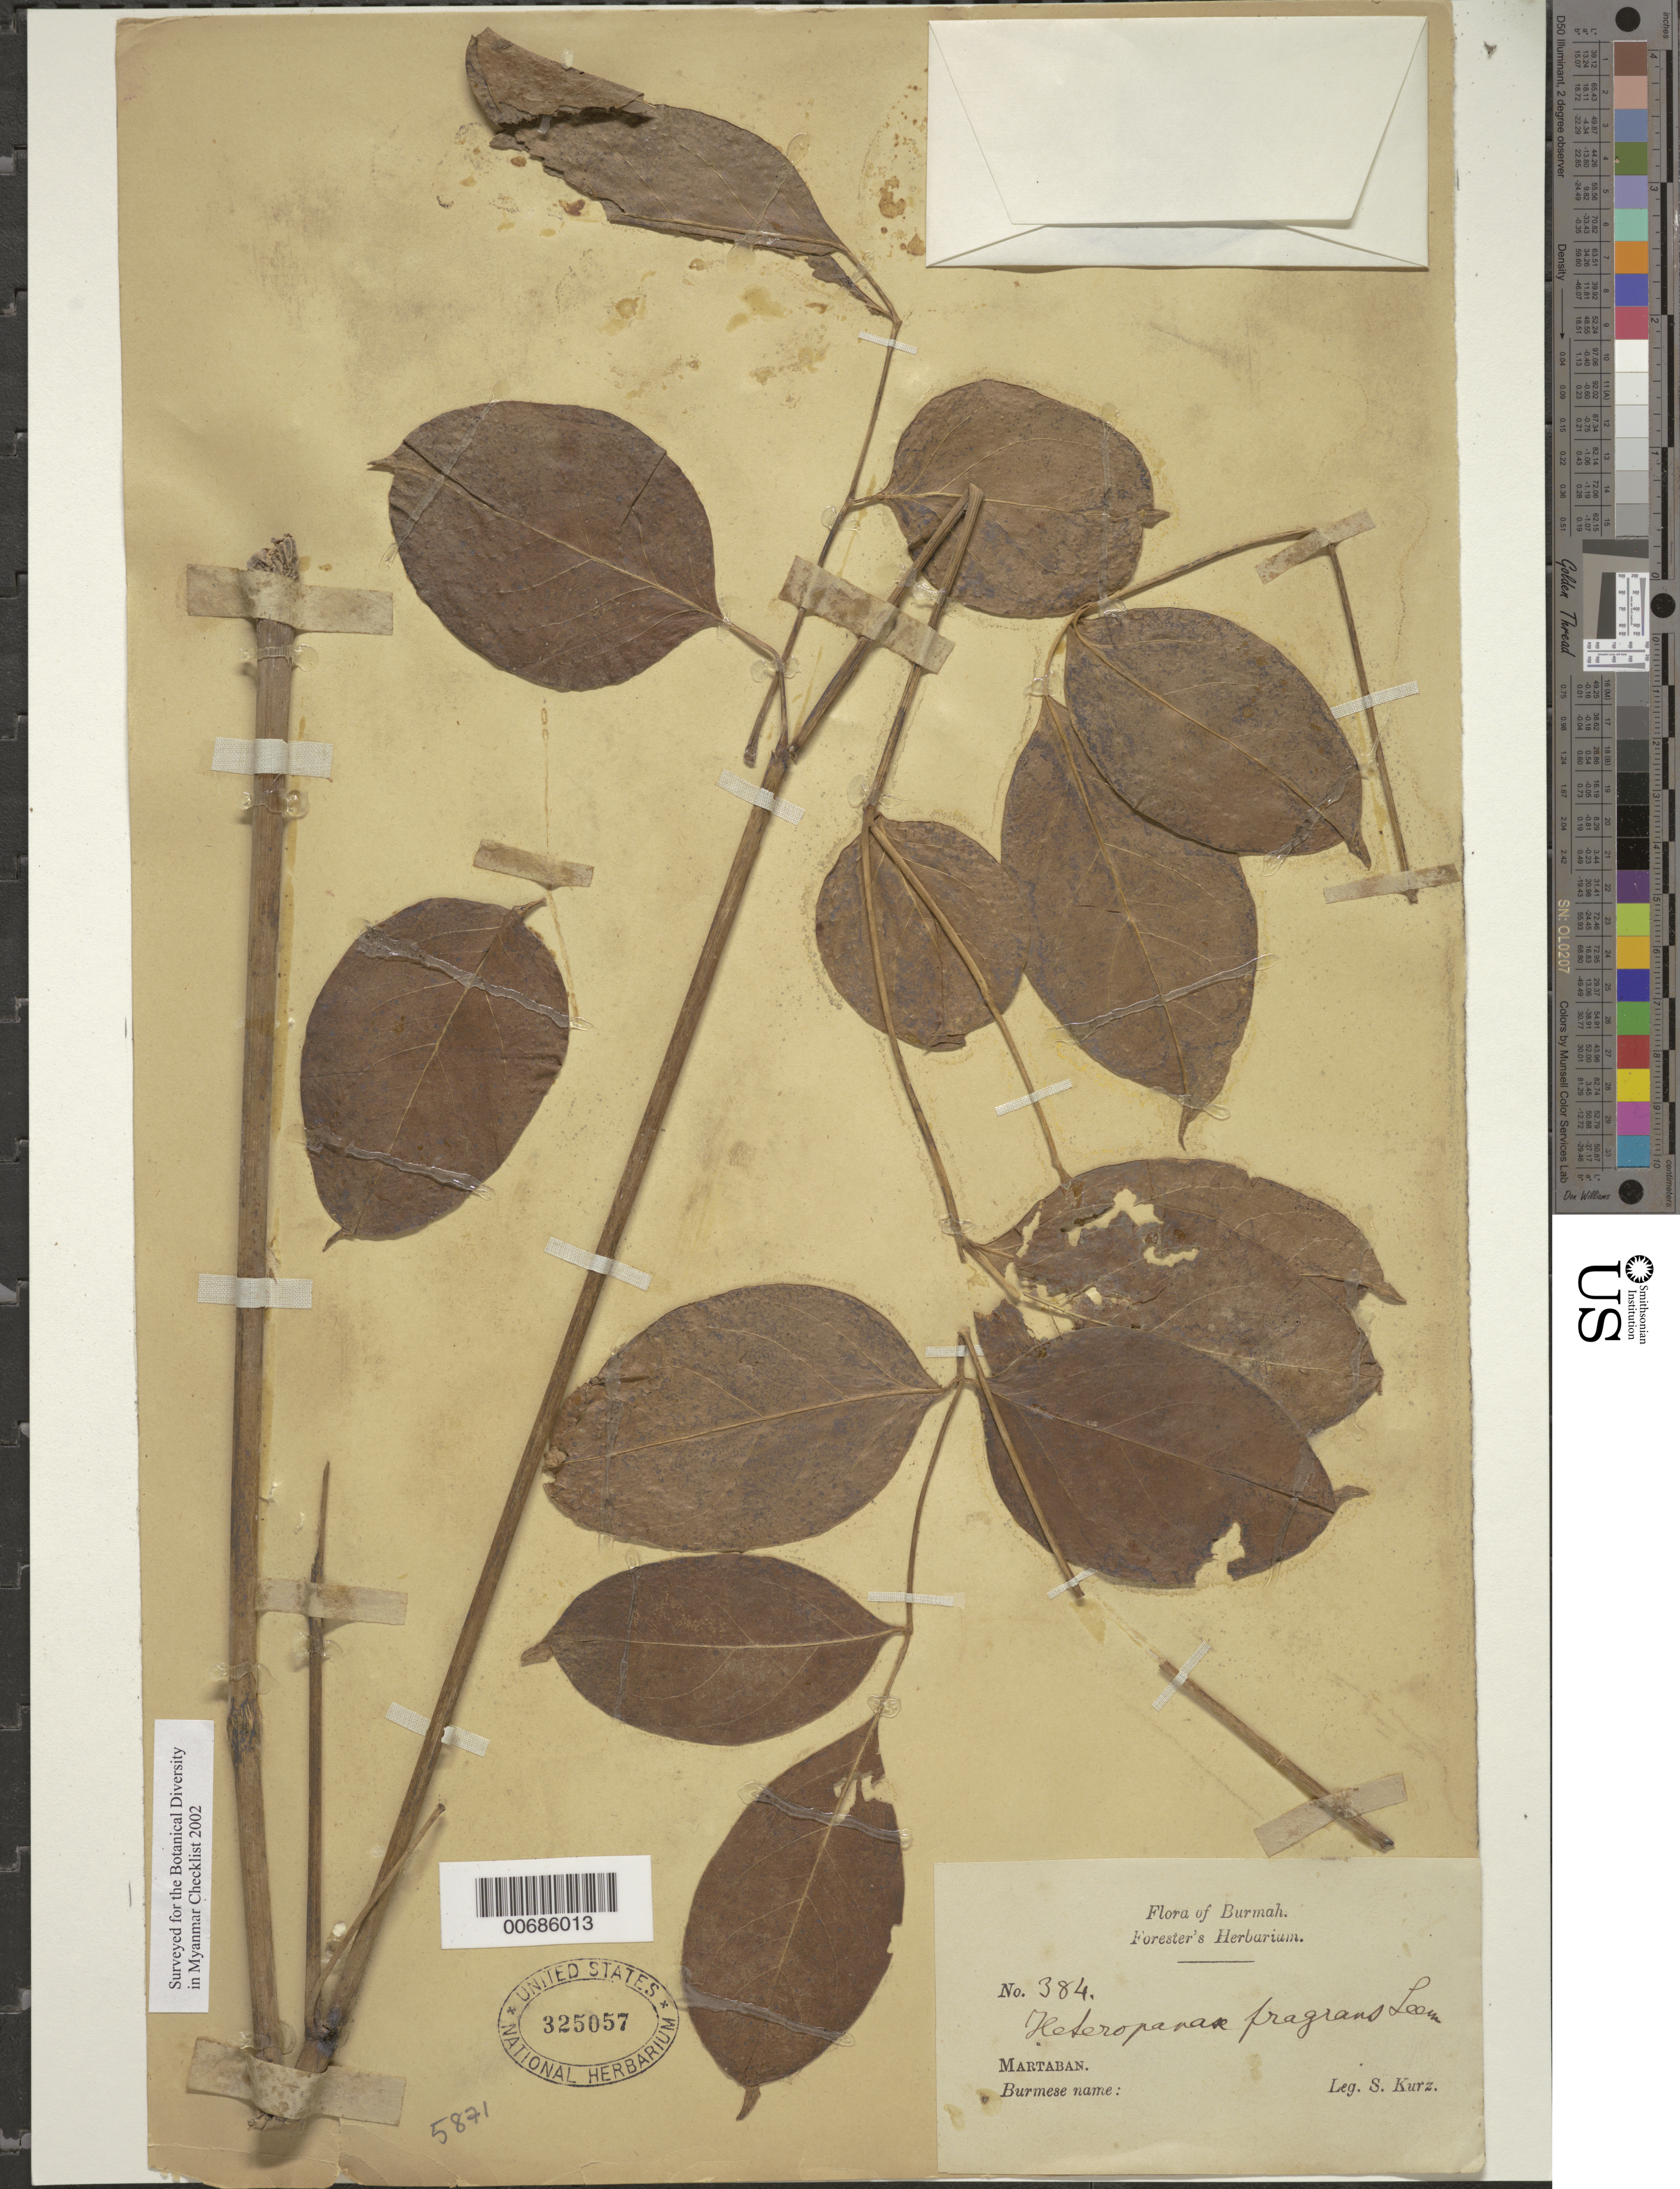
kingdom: Plantae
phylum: Tracheophyta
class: Magnoliopsida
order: Apiales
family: Araliaceae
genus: Heteropanax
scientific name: Heteropanax fragrans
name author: (Roxb.) Seem.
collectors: S. Kurz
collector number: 384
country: Myanmar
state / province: Mon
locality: Martaban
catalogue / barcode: US 325057